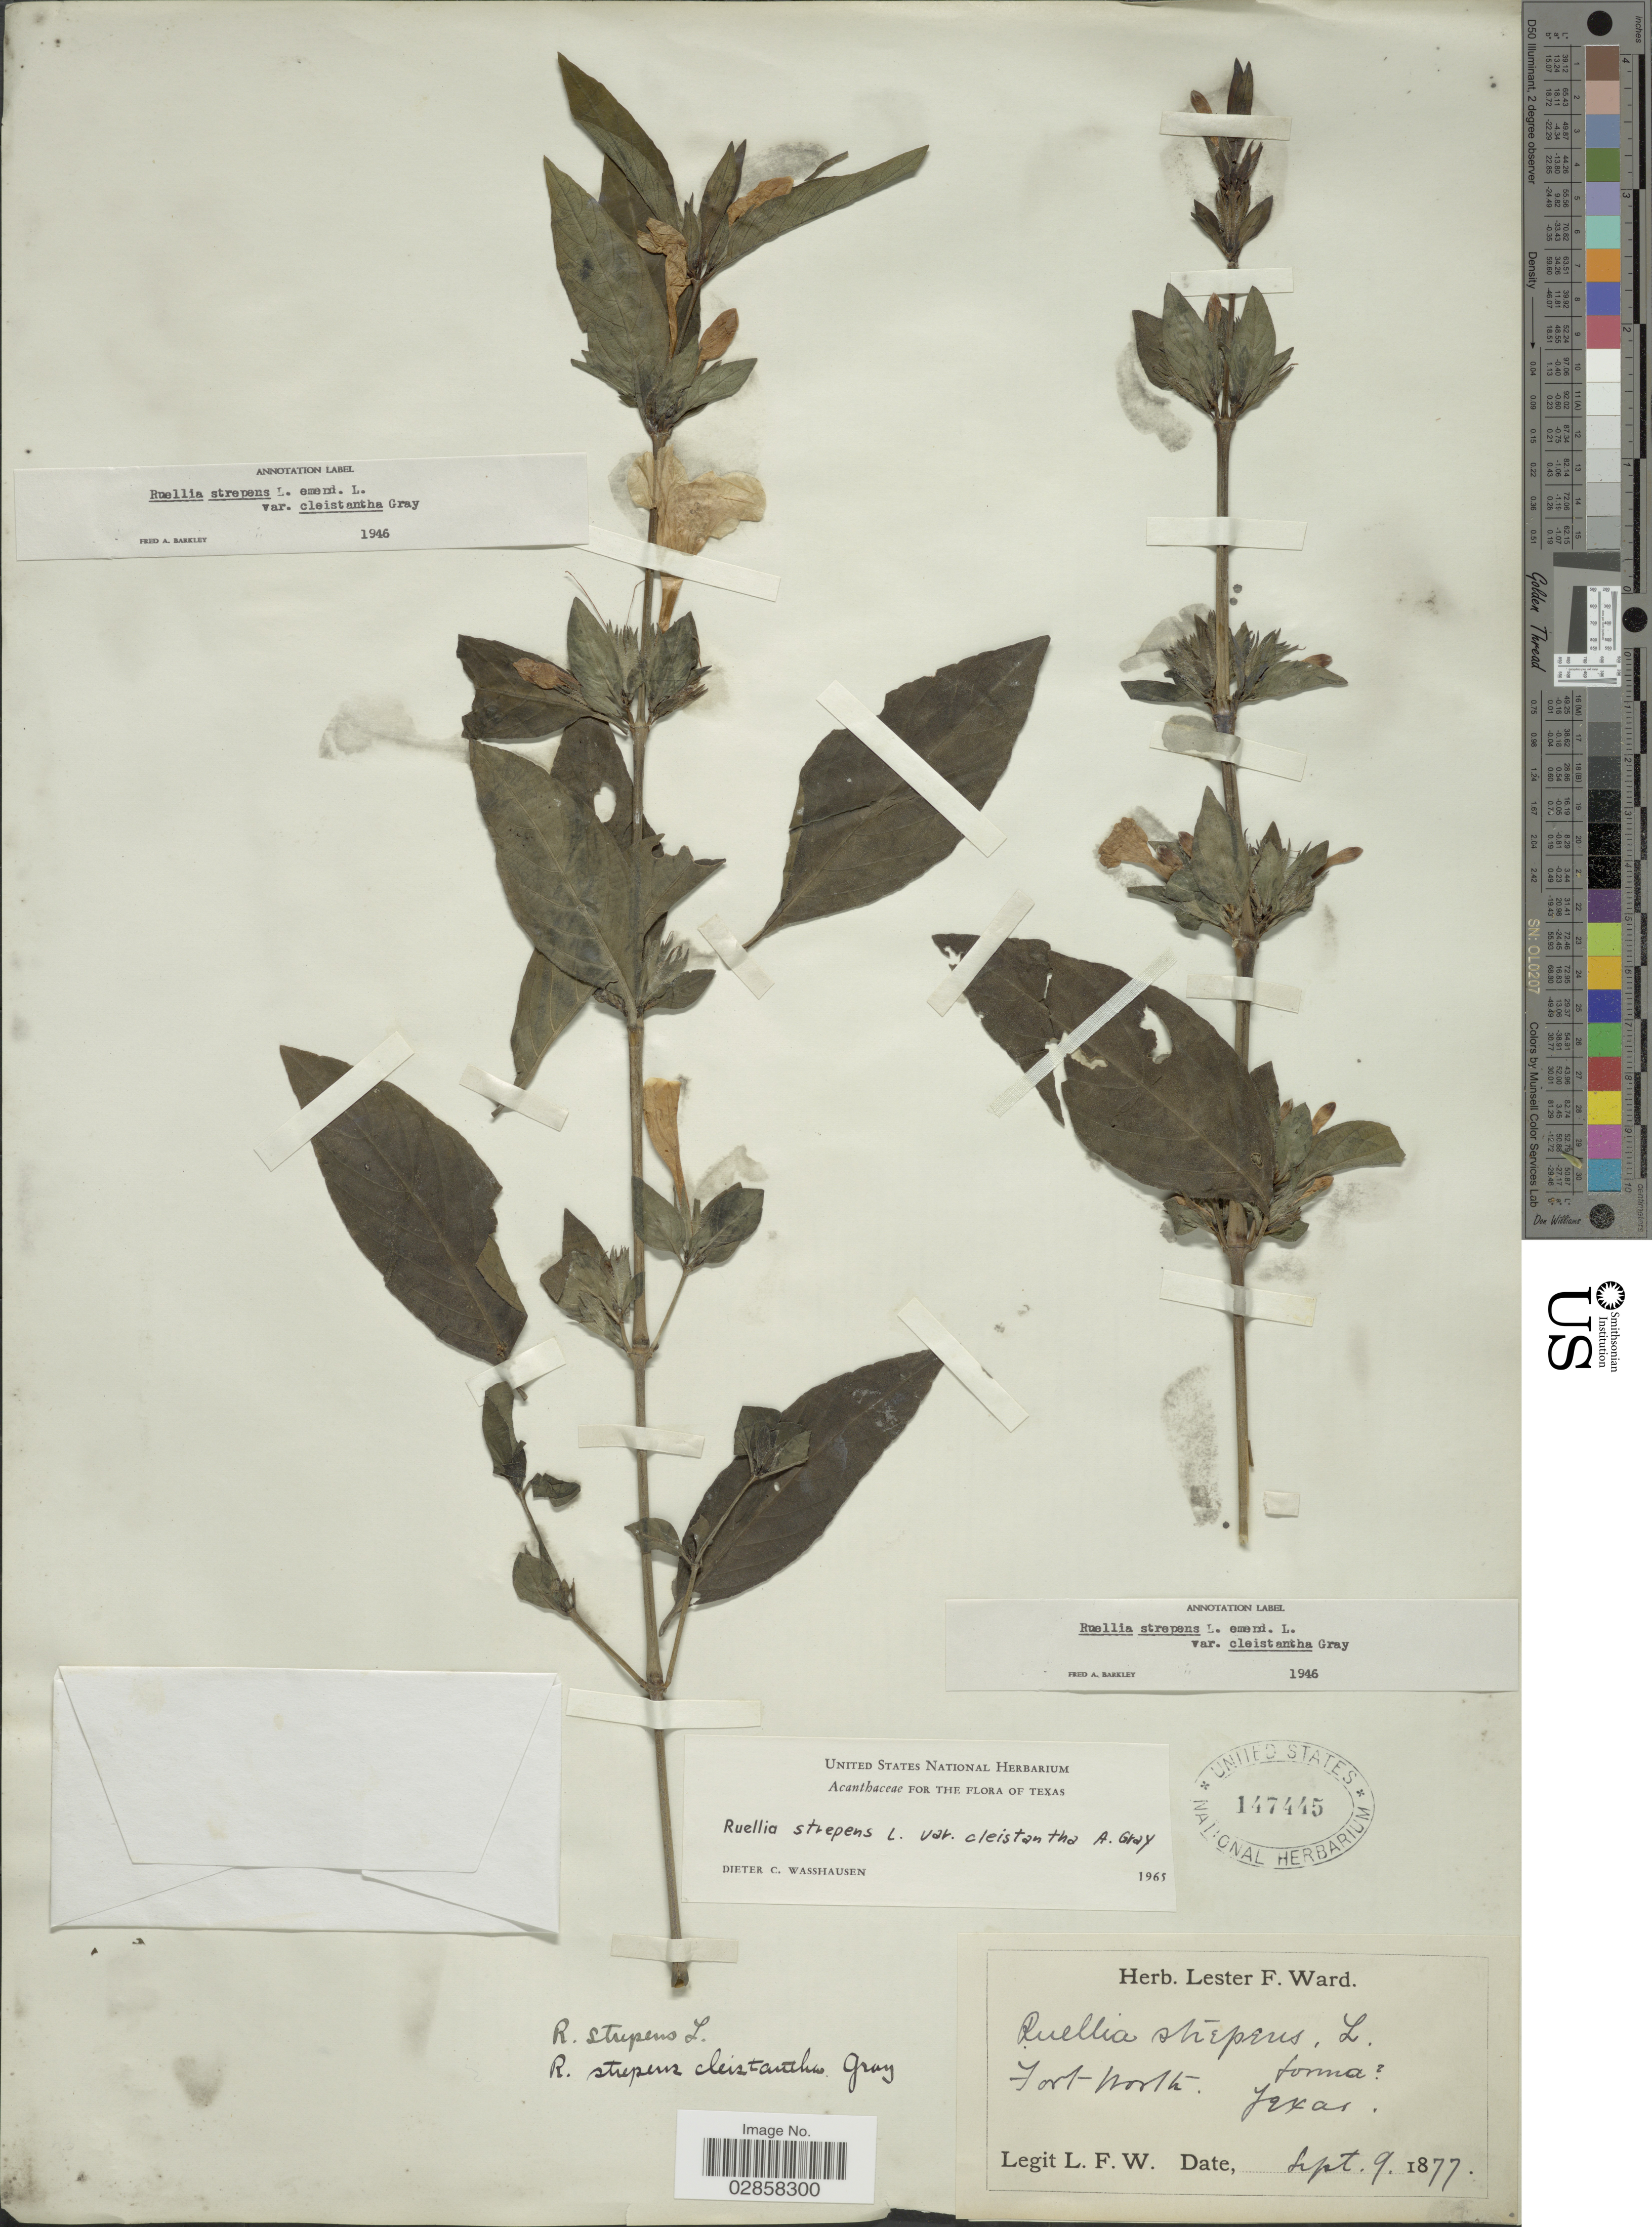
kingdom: Plantae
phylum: Tracheophyta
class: Magnoliopsida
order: Lamiales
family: Acanthaceae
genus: Ruellia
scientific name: Ruellia strepens f. cleistantha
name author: (A. Gray) S. McCoy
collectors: L. F. Ward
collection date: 1877-09-09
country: United States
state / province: Texas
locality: Fort-North.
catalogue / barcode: US 147445